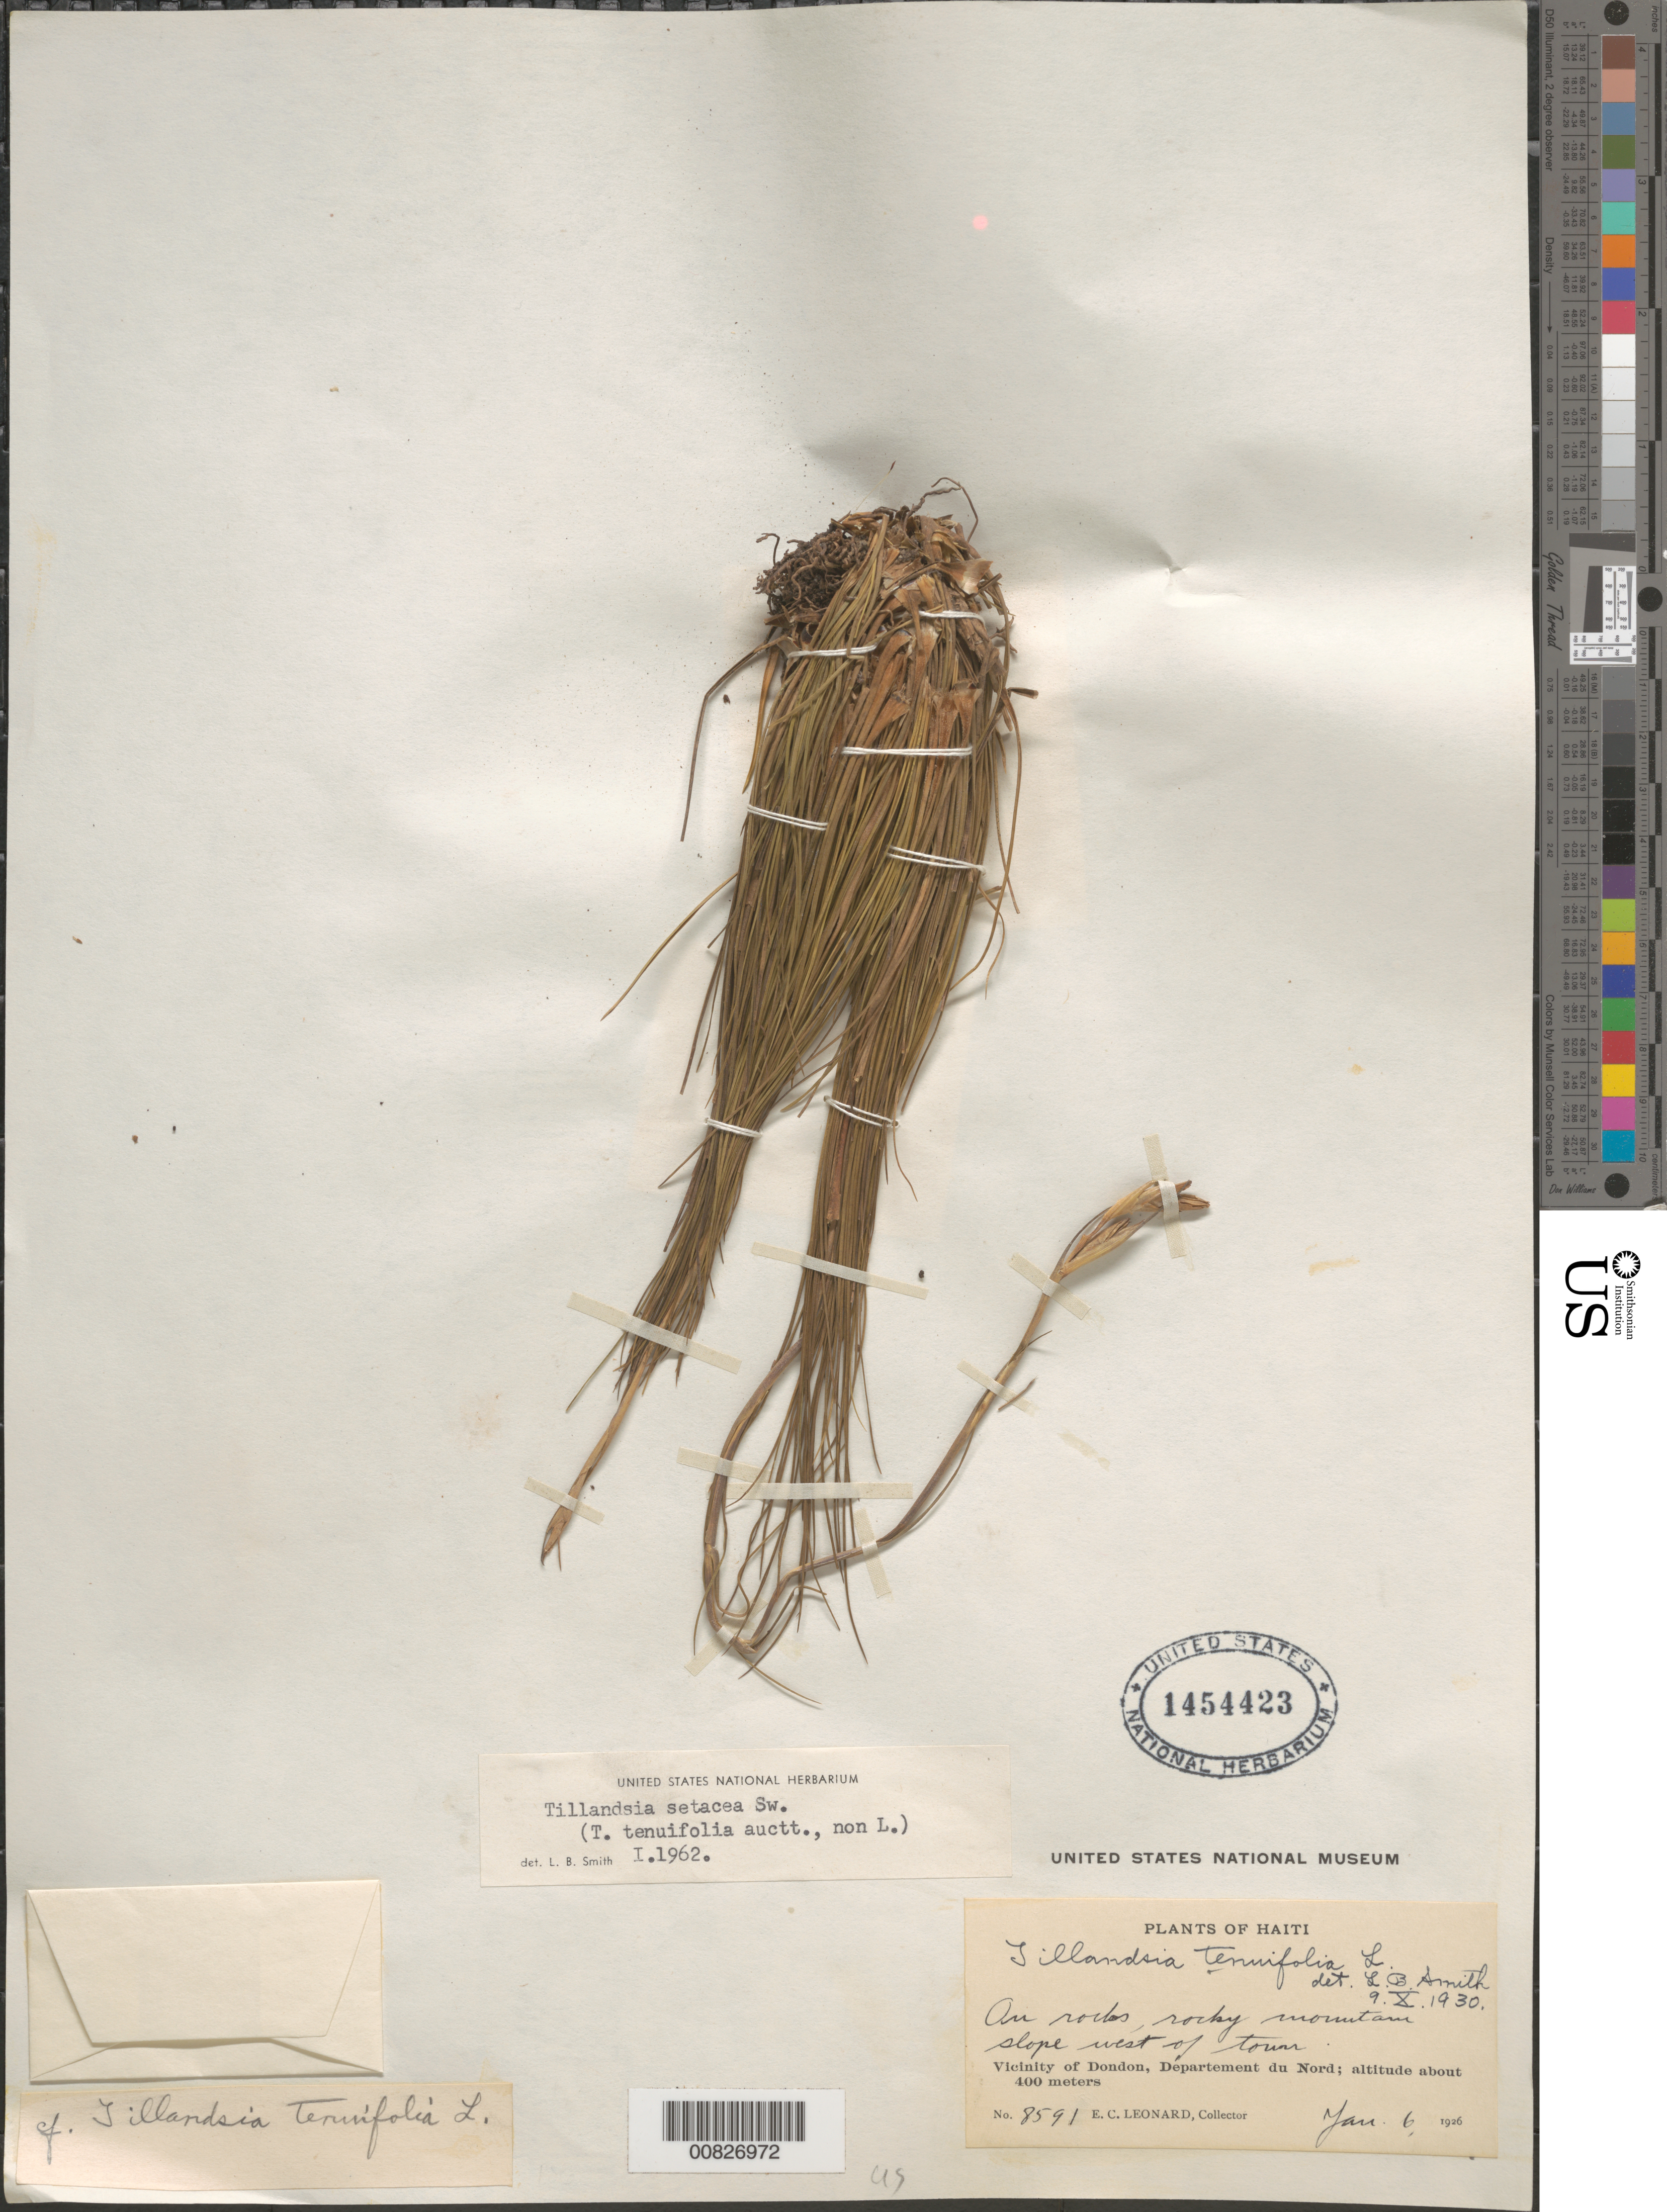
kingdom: Plantae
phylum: Tracheophyta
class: Liliopsida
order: Poales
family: Bromeliaceae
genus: Tillandsia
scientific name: Tillandsia setacea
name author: Sw.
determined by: Smith, Lyman B., (US), NMNH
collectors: E. C. Leonard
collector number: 8591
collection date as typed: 06 Jan 1926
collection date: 1926-01-06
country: Haiti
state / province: Nord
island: Hispaniola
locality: Vicinity of Dondon, Département du Nord. Rocky mountain slope west of town.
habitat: On rocks.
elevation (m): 400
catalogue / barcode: US 1454423